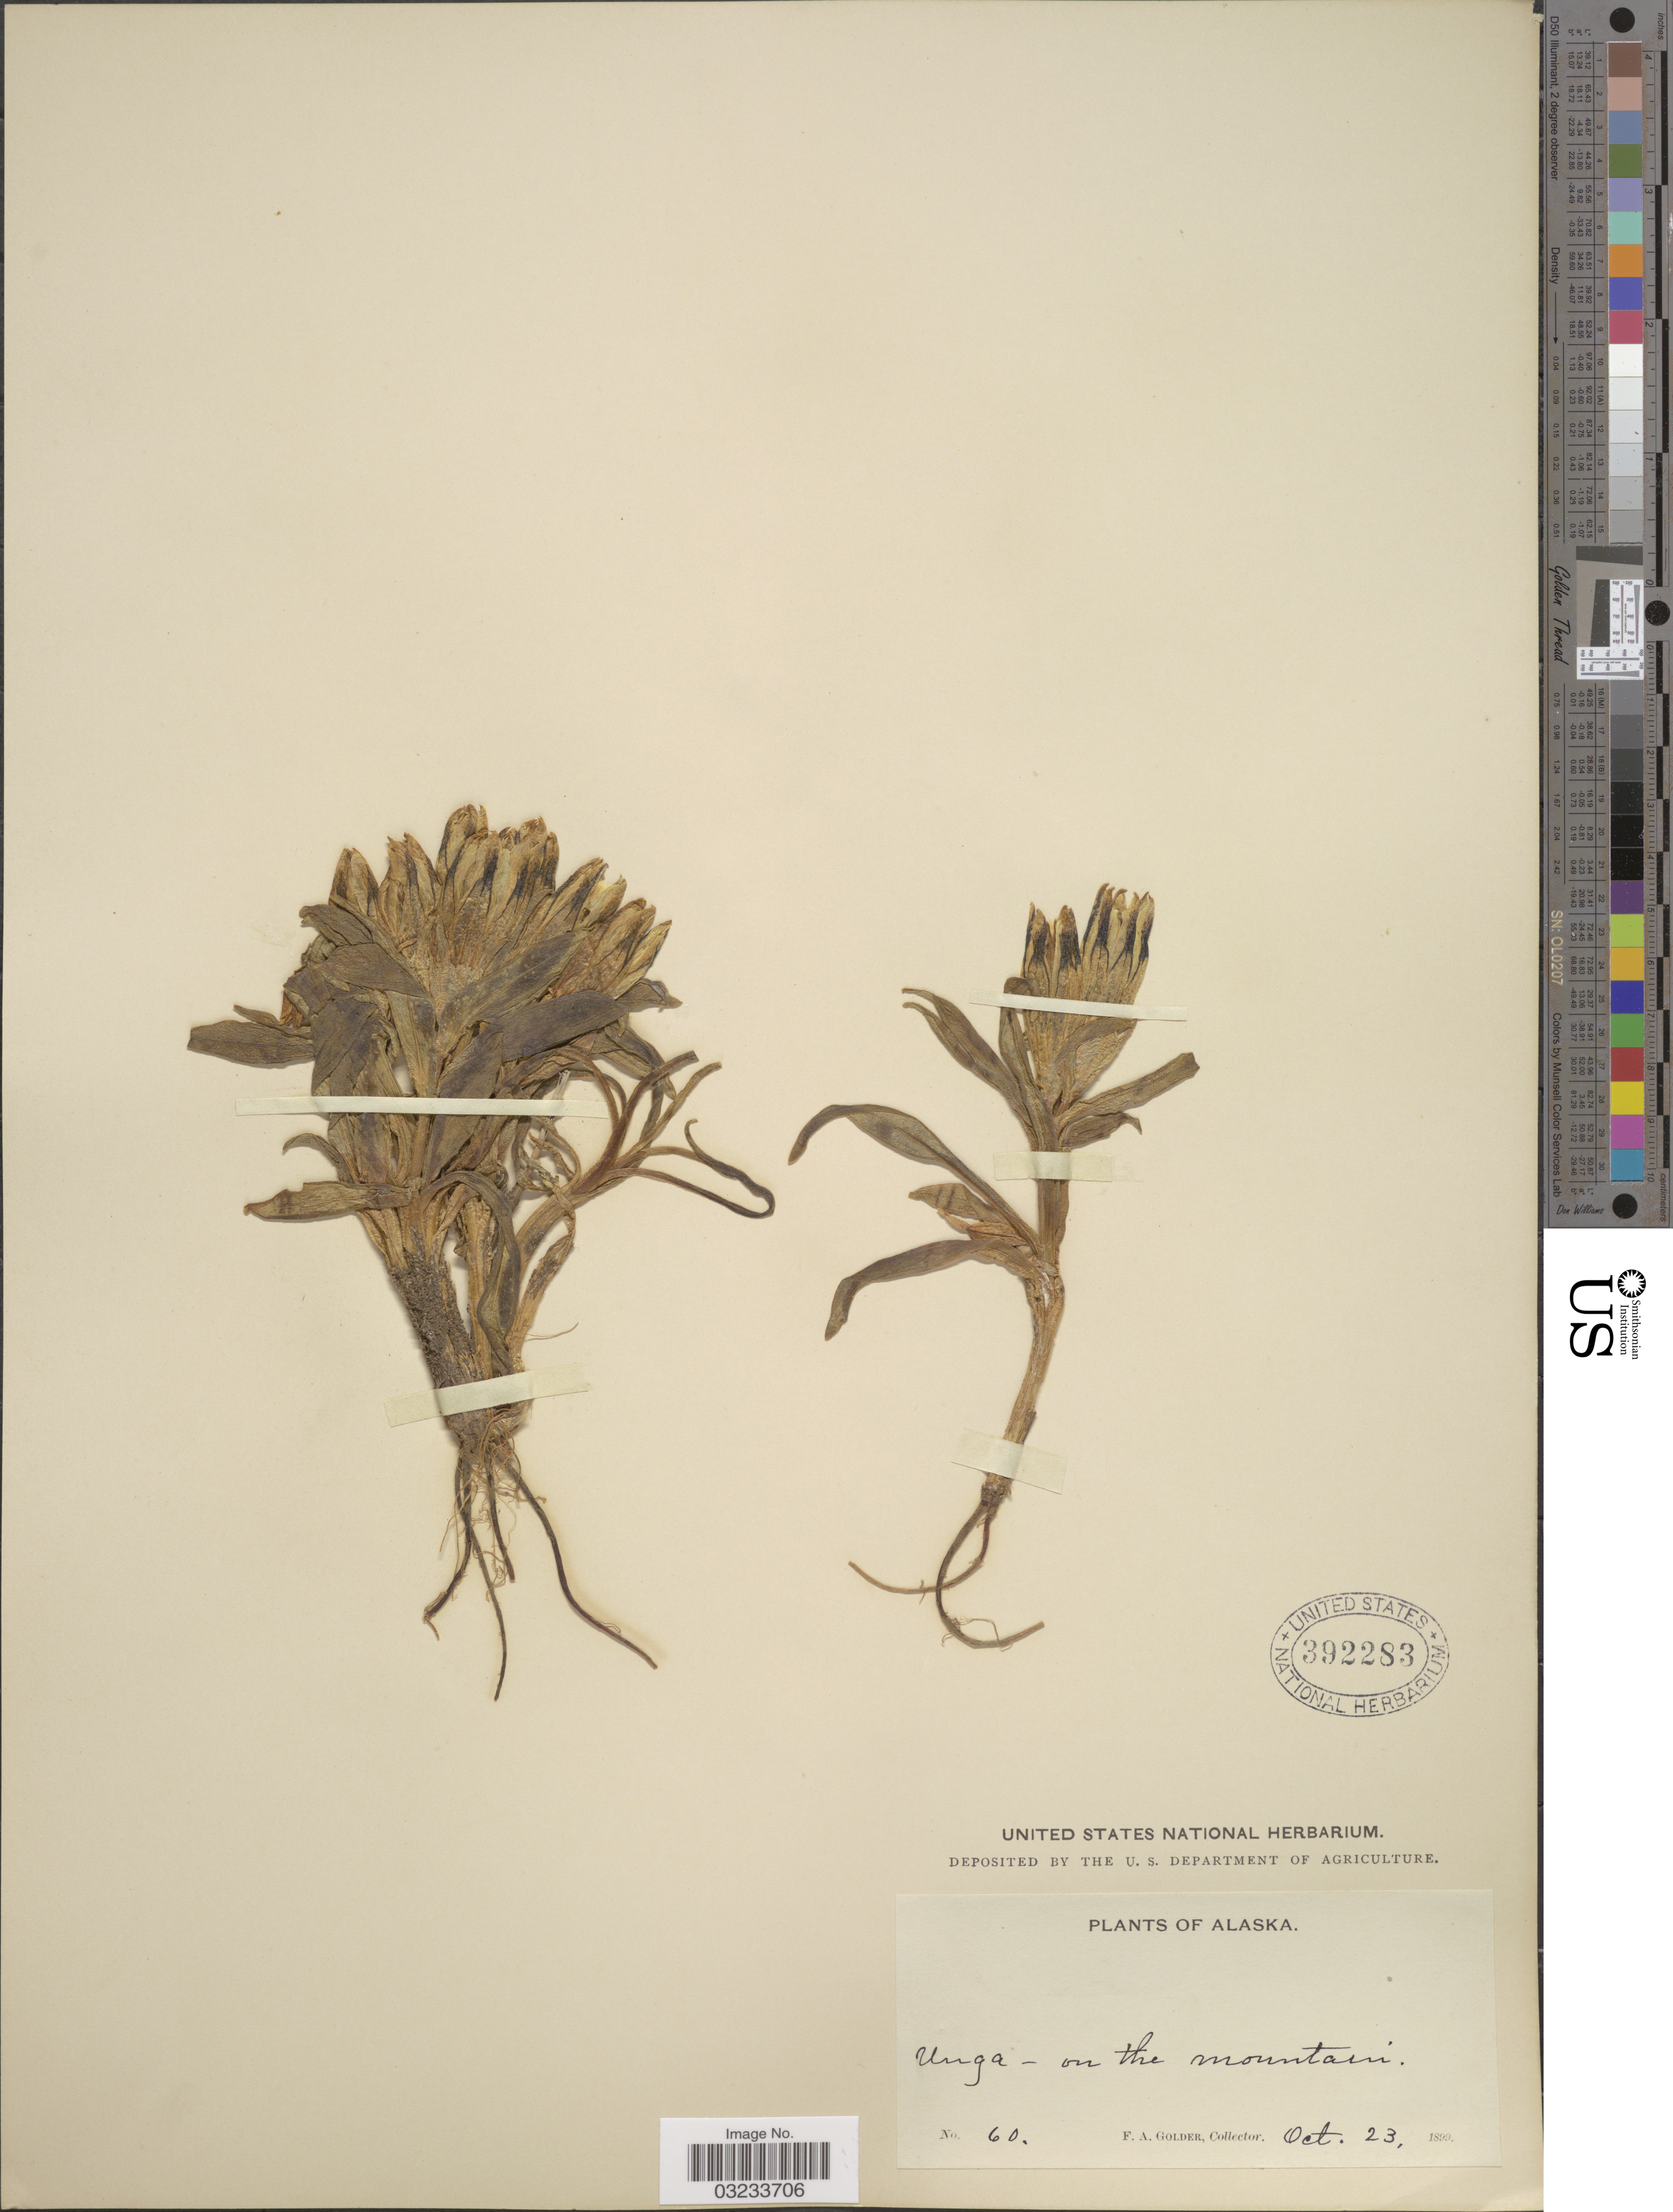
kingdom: Plantae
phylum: Tracheophyta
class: Magnoliopsida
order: Gentianales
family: Gentianaceae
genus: Gentiana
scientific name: Gentiana algida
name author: Pall.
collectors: F. Golder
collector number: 60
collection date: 1899-10-23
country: United States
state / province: Alaska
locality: Unga - on the mountain.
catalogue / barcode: US 392283